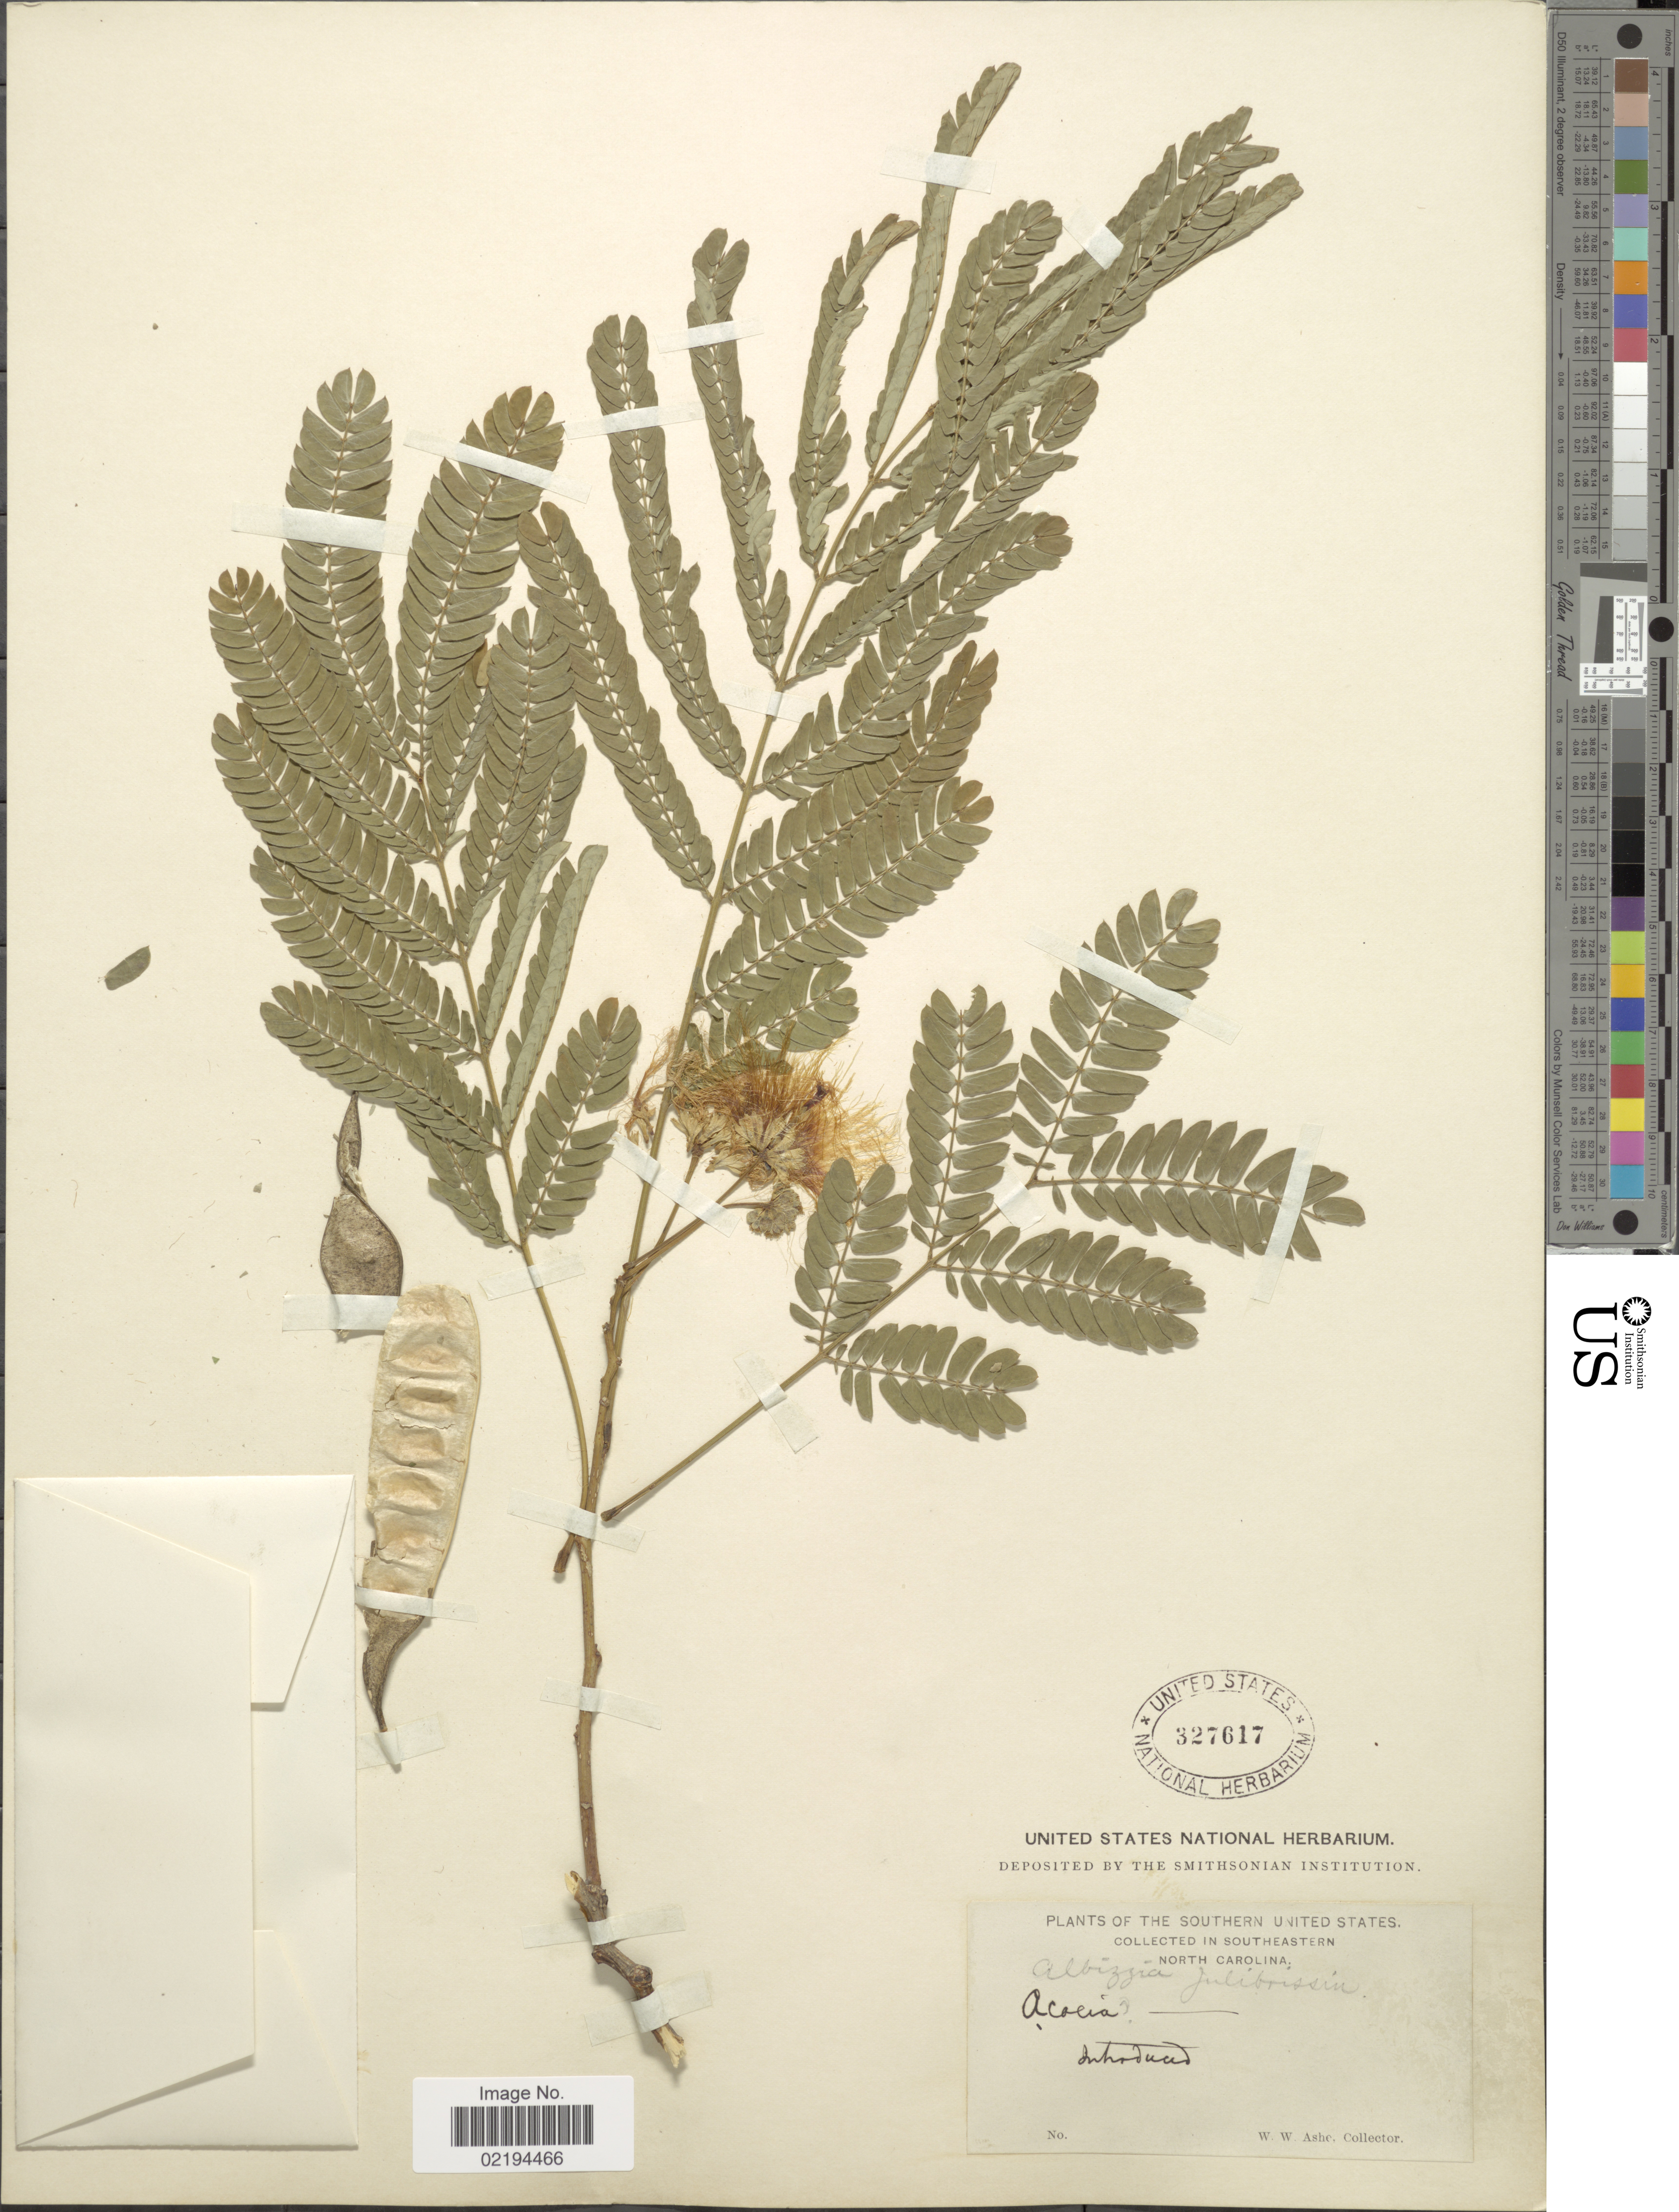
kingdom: Plantae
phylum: Tracheophyta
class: Magnoliopsida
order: Fabales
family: Fabaceae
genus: Albizia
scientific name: Albizia julibrissin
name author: Durazz.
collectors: W. W. Ashe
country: United States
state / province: North Carolina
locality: Southern North Carolina.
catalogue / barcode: US 327617